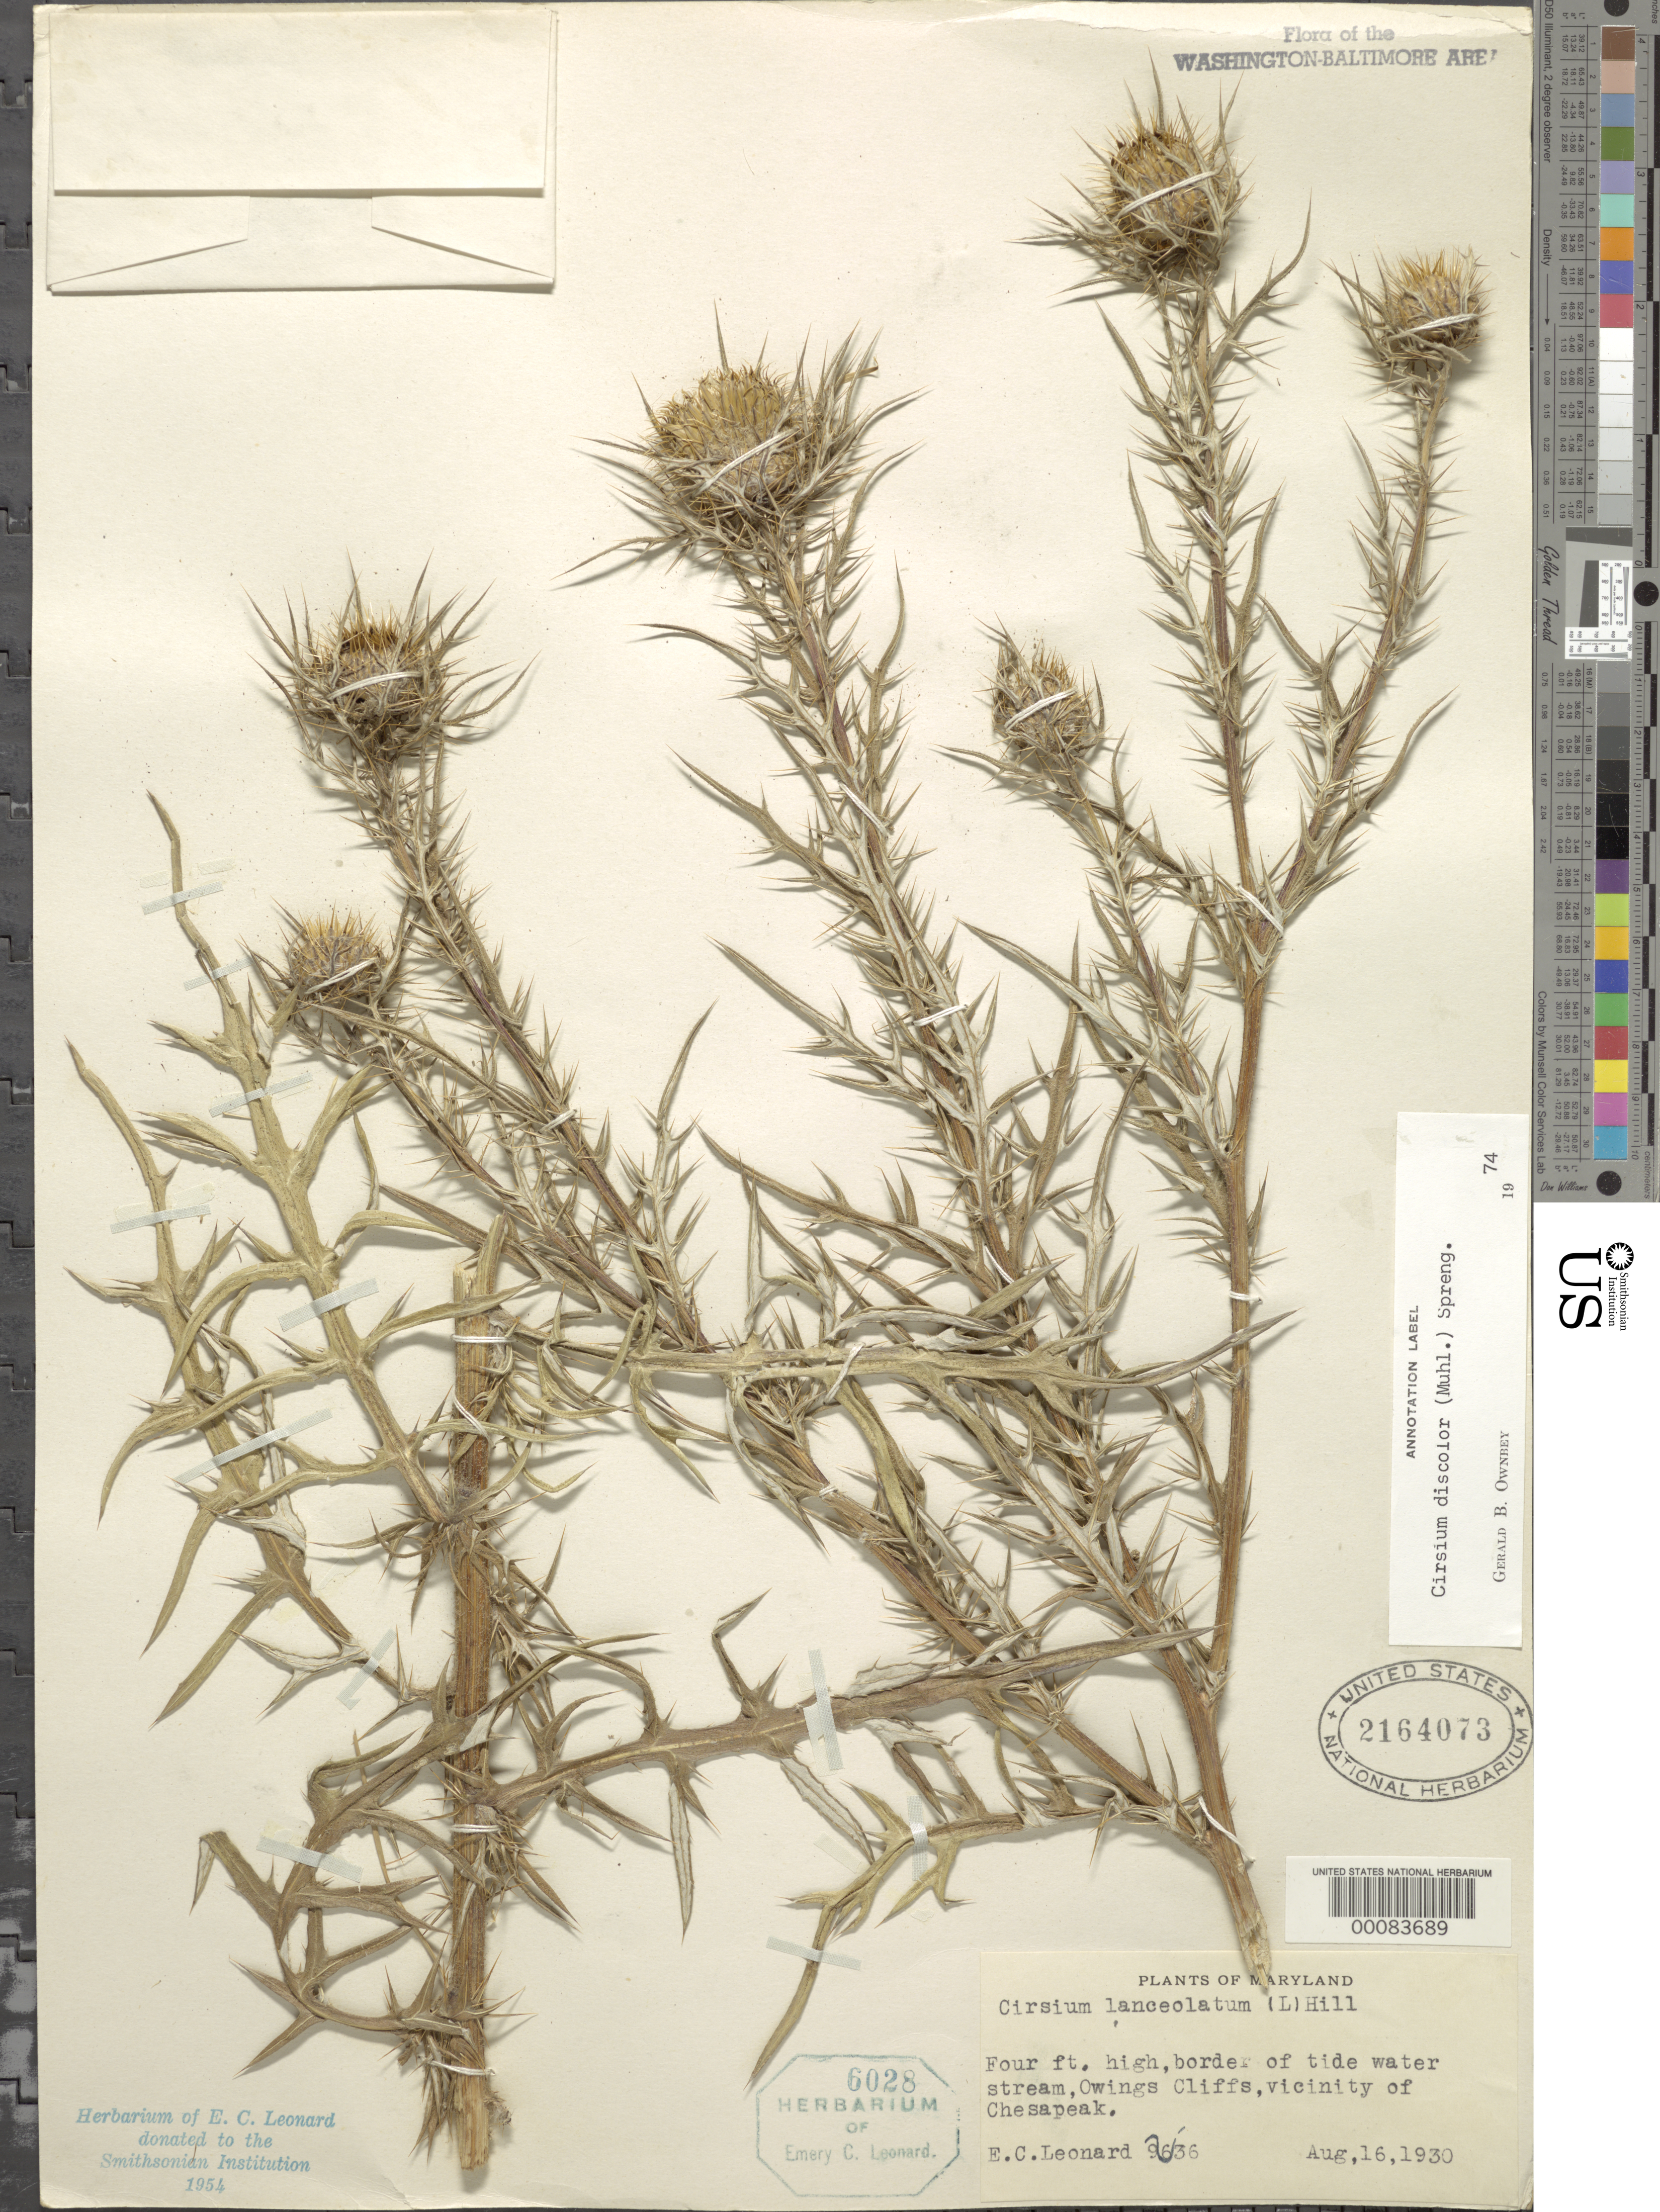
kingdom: Plantae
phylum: Tracheophyta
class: Magnoliopsida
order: Asterales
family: Asteraceae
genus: Cirsium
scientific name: Cirsium discolor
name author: (Muhl. ex Willd.) Spreng.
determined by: Ownbey, G. B.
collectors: E. C. Leonard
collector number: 9366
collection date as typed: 16 Aug 1930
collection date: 1930-08-16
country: United States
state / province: Maryland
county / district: Anne Arundel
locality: Owings cliffs vicinity of Chesapeake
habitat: Border of tide water stream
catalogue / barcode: US 2164073